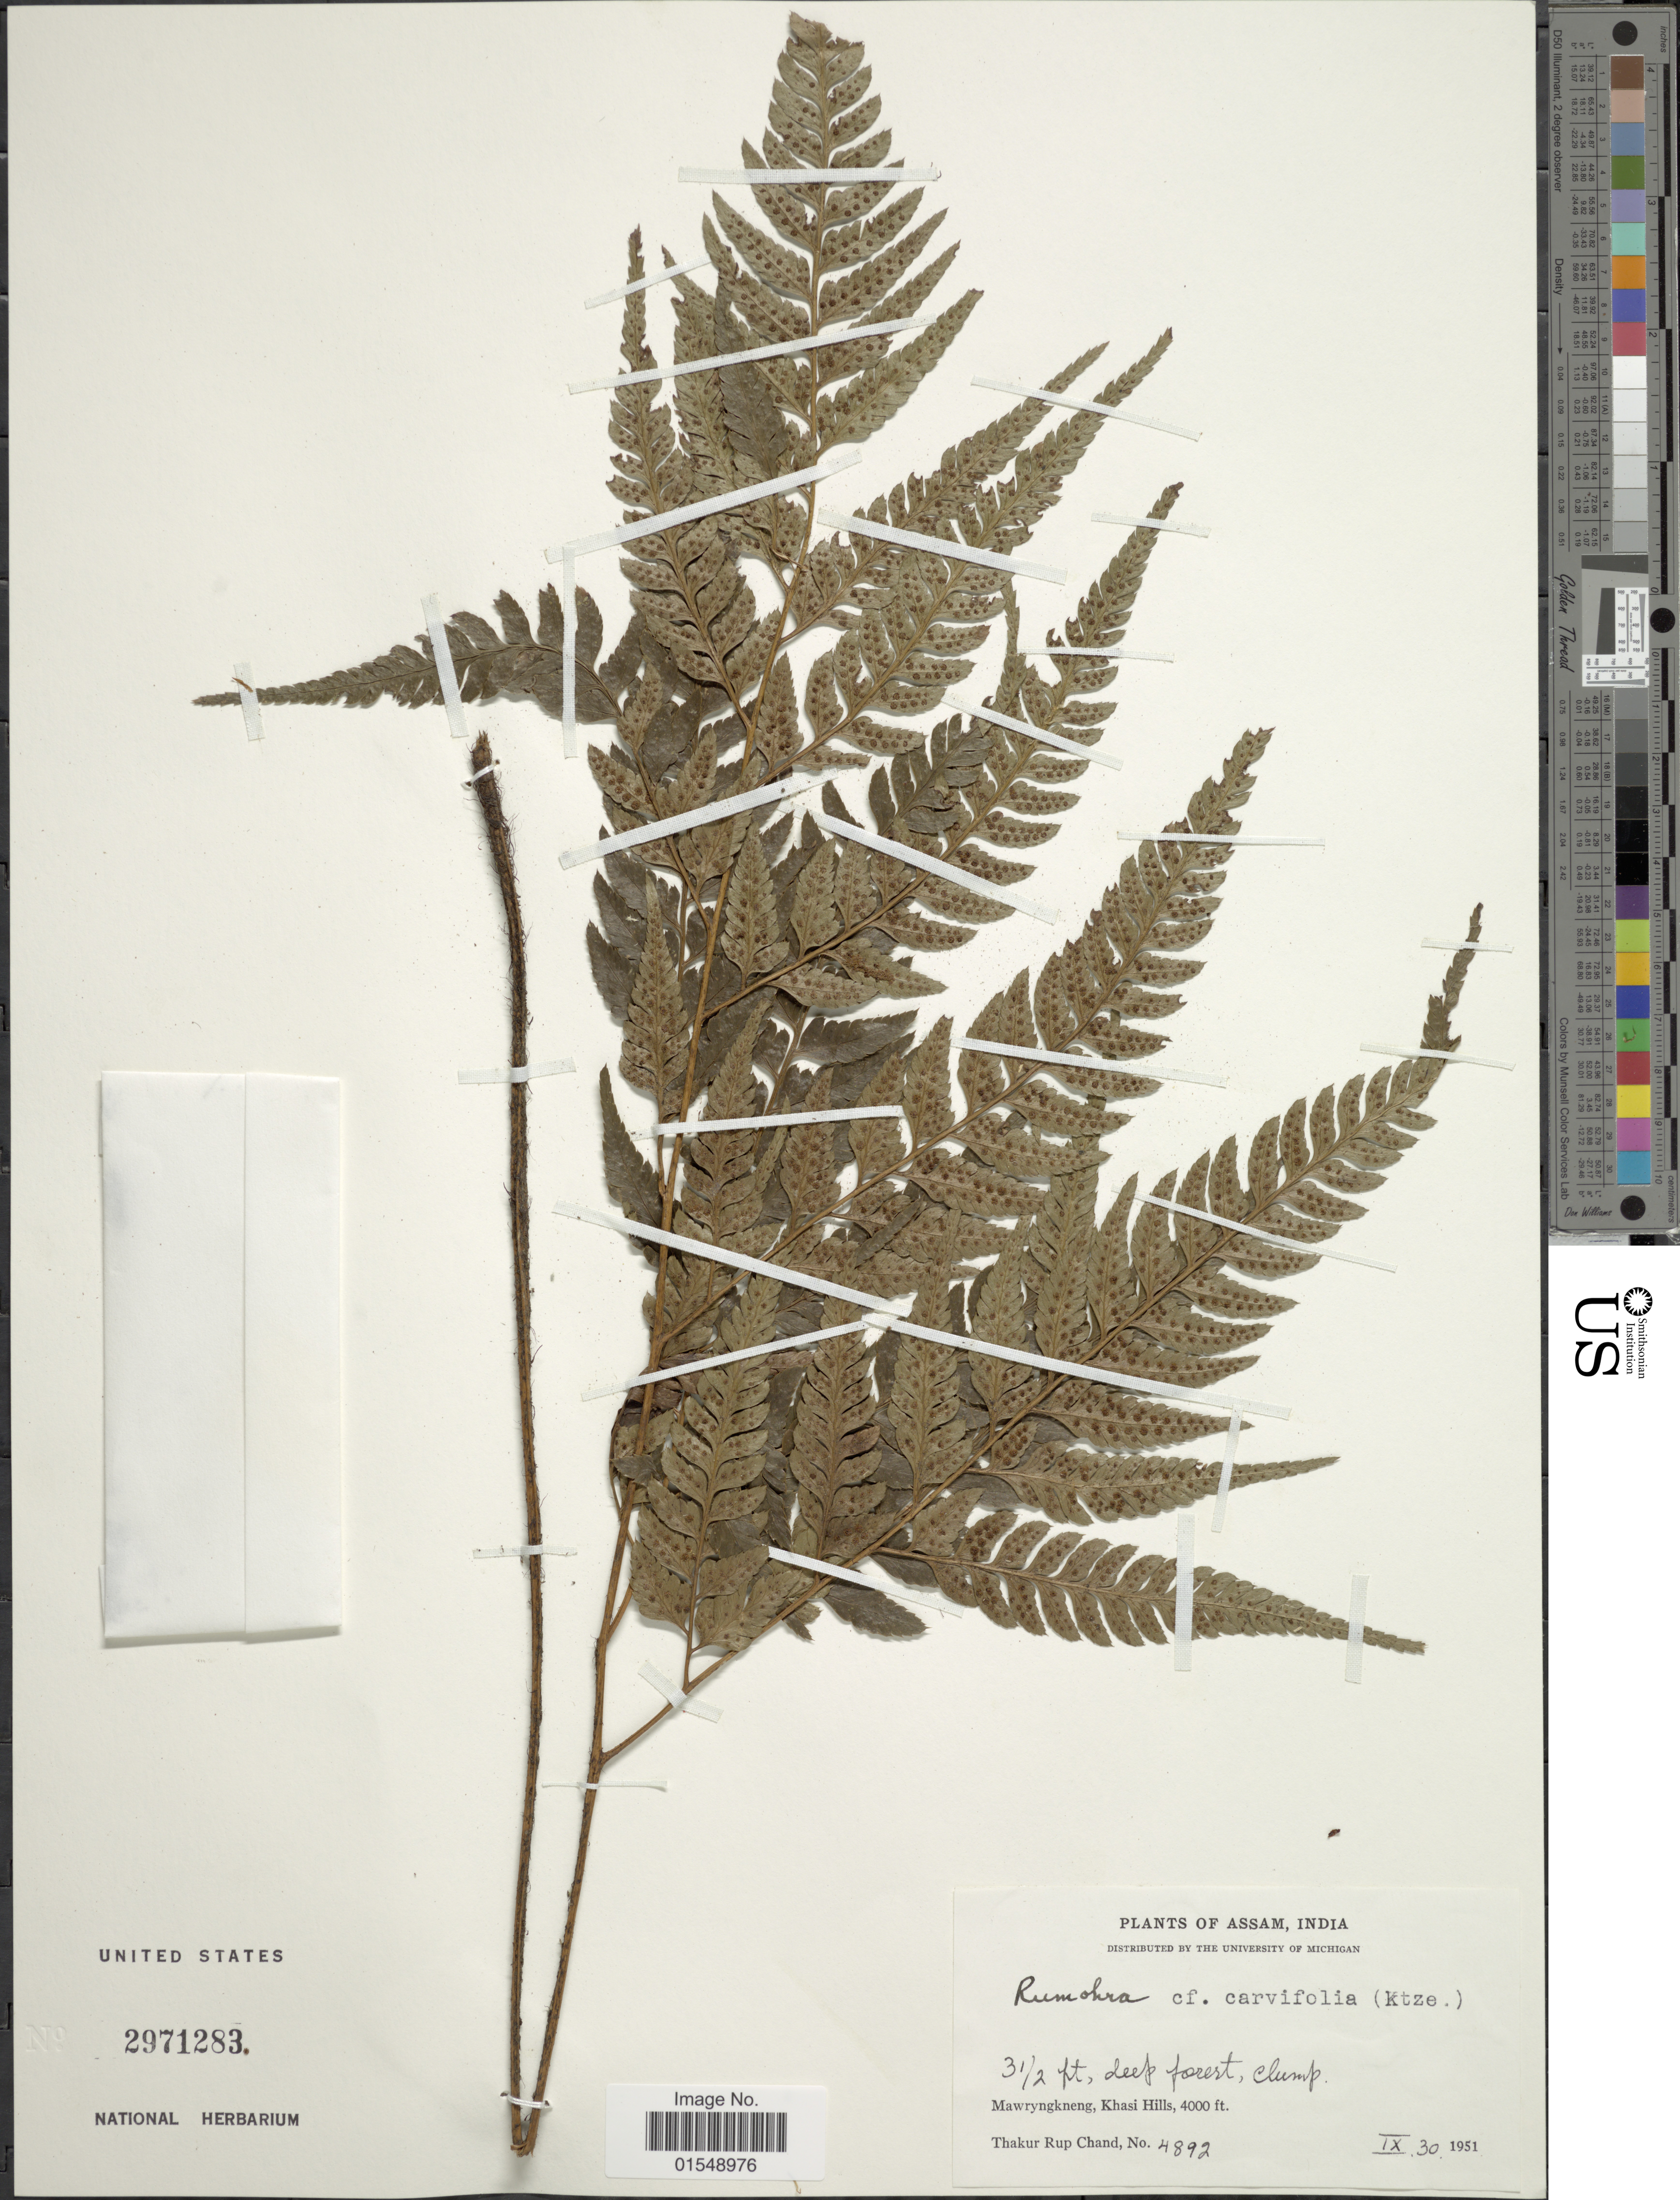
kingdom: Plantae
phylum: Tracheophyta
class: Polypodiopsida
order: Polypodiales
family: Dryopteridaceae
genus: Arachniodes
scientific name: Arachniodes aristata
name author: (G. Forst.) Tindale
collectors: T. R. Chand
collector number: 4892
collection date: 1951-09-30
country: India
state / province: Meghalaya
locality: Mawryngkneng, Khasi Hills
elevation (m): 1219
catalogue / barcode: US 2971283